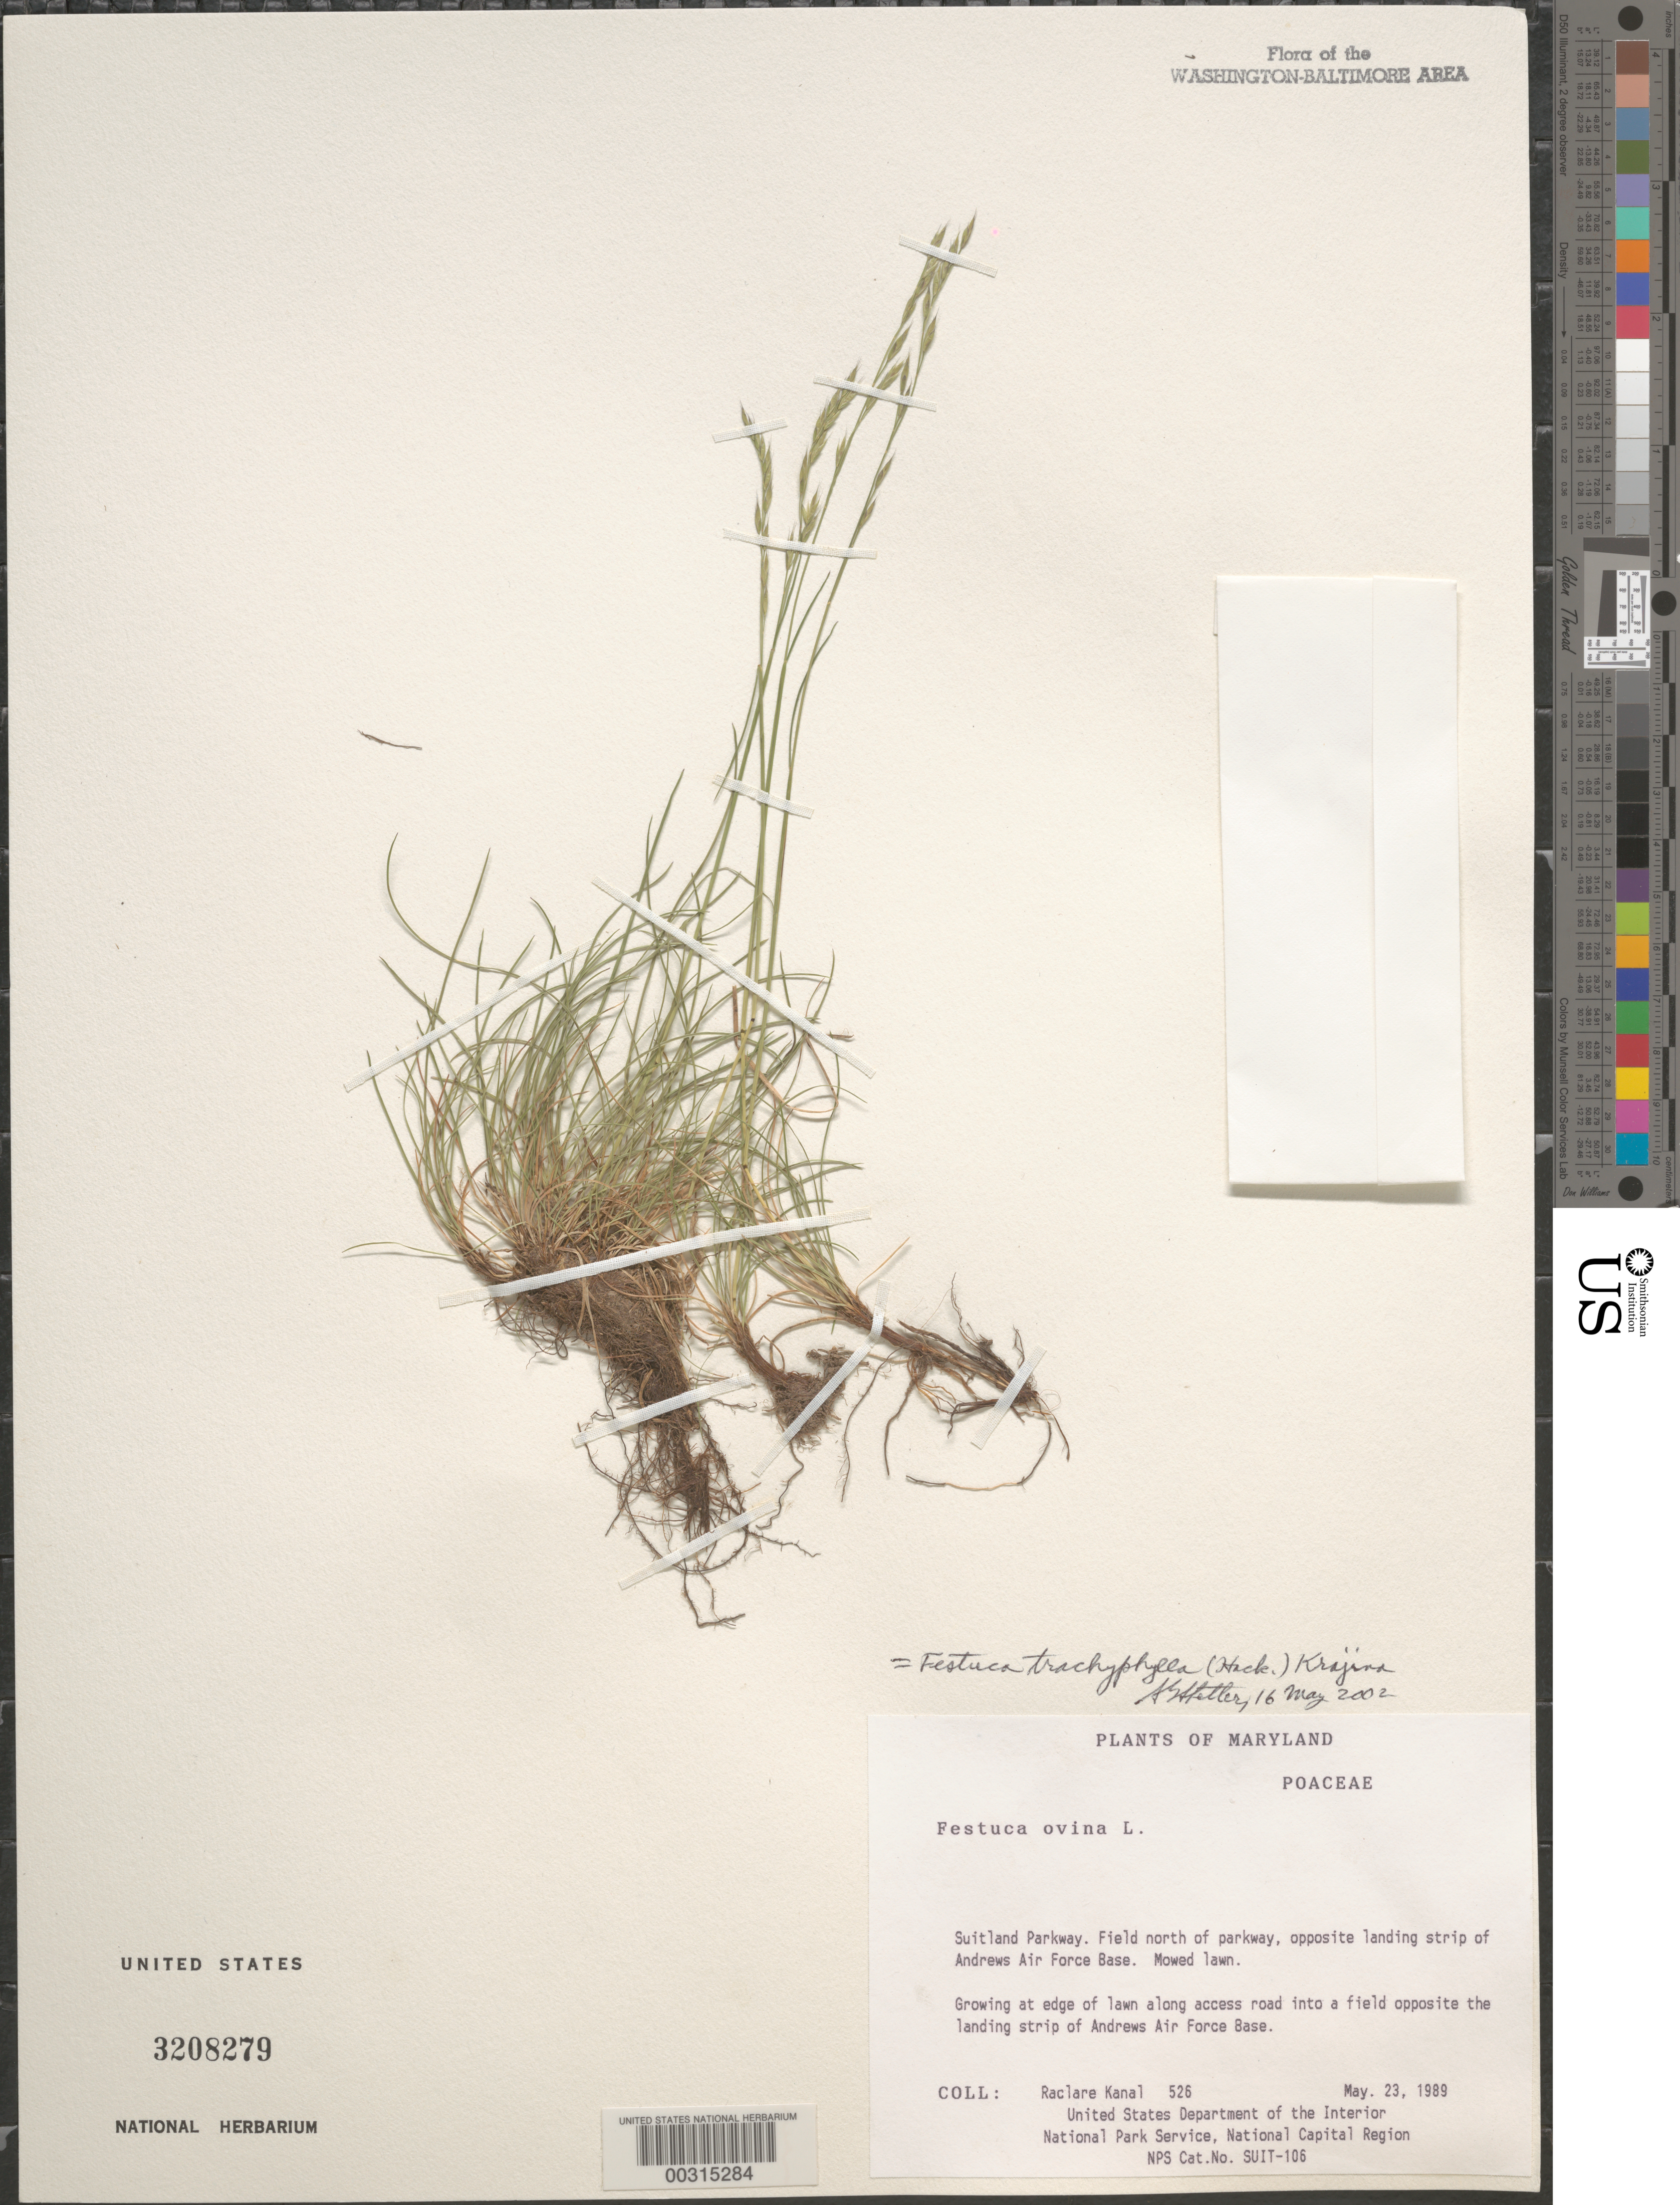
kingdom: Plantae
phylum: Tracheophyta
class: Liliopsida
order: Poales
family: Poaceae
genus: Festuca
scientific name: Festuca trachyphylla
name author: (Hack.) Krajina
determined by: Shetler, Stanwyn G., (US), NMNH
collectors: R. Kanal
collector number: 526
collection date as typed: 23 May 1989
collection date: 1989-05-23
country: United States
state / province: Maryland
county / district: Prince George's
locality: Suitland Parkway, field N of parkway, opposite landing strip of Andrews Air Force Base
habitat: Mowed lawn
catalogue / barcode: US 3208279